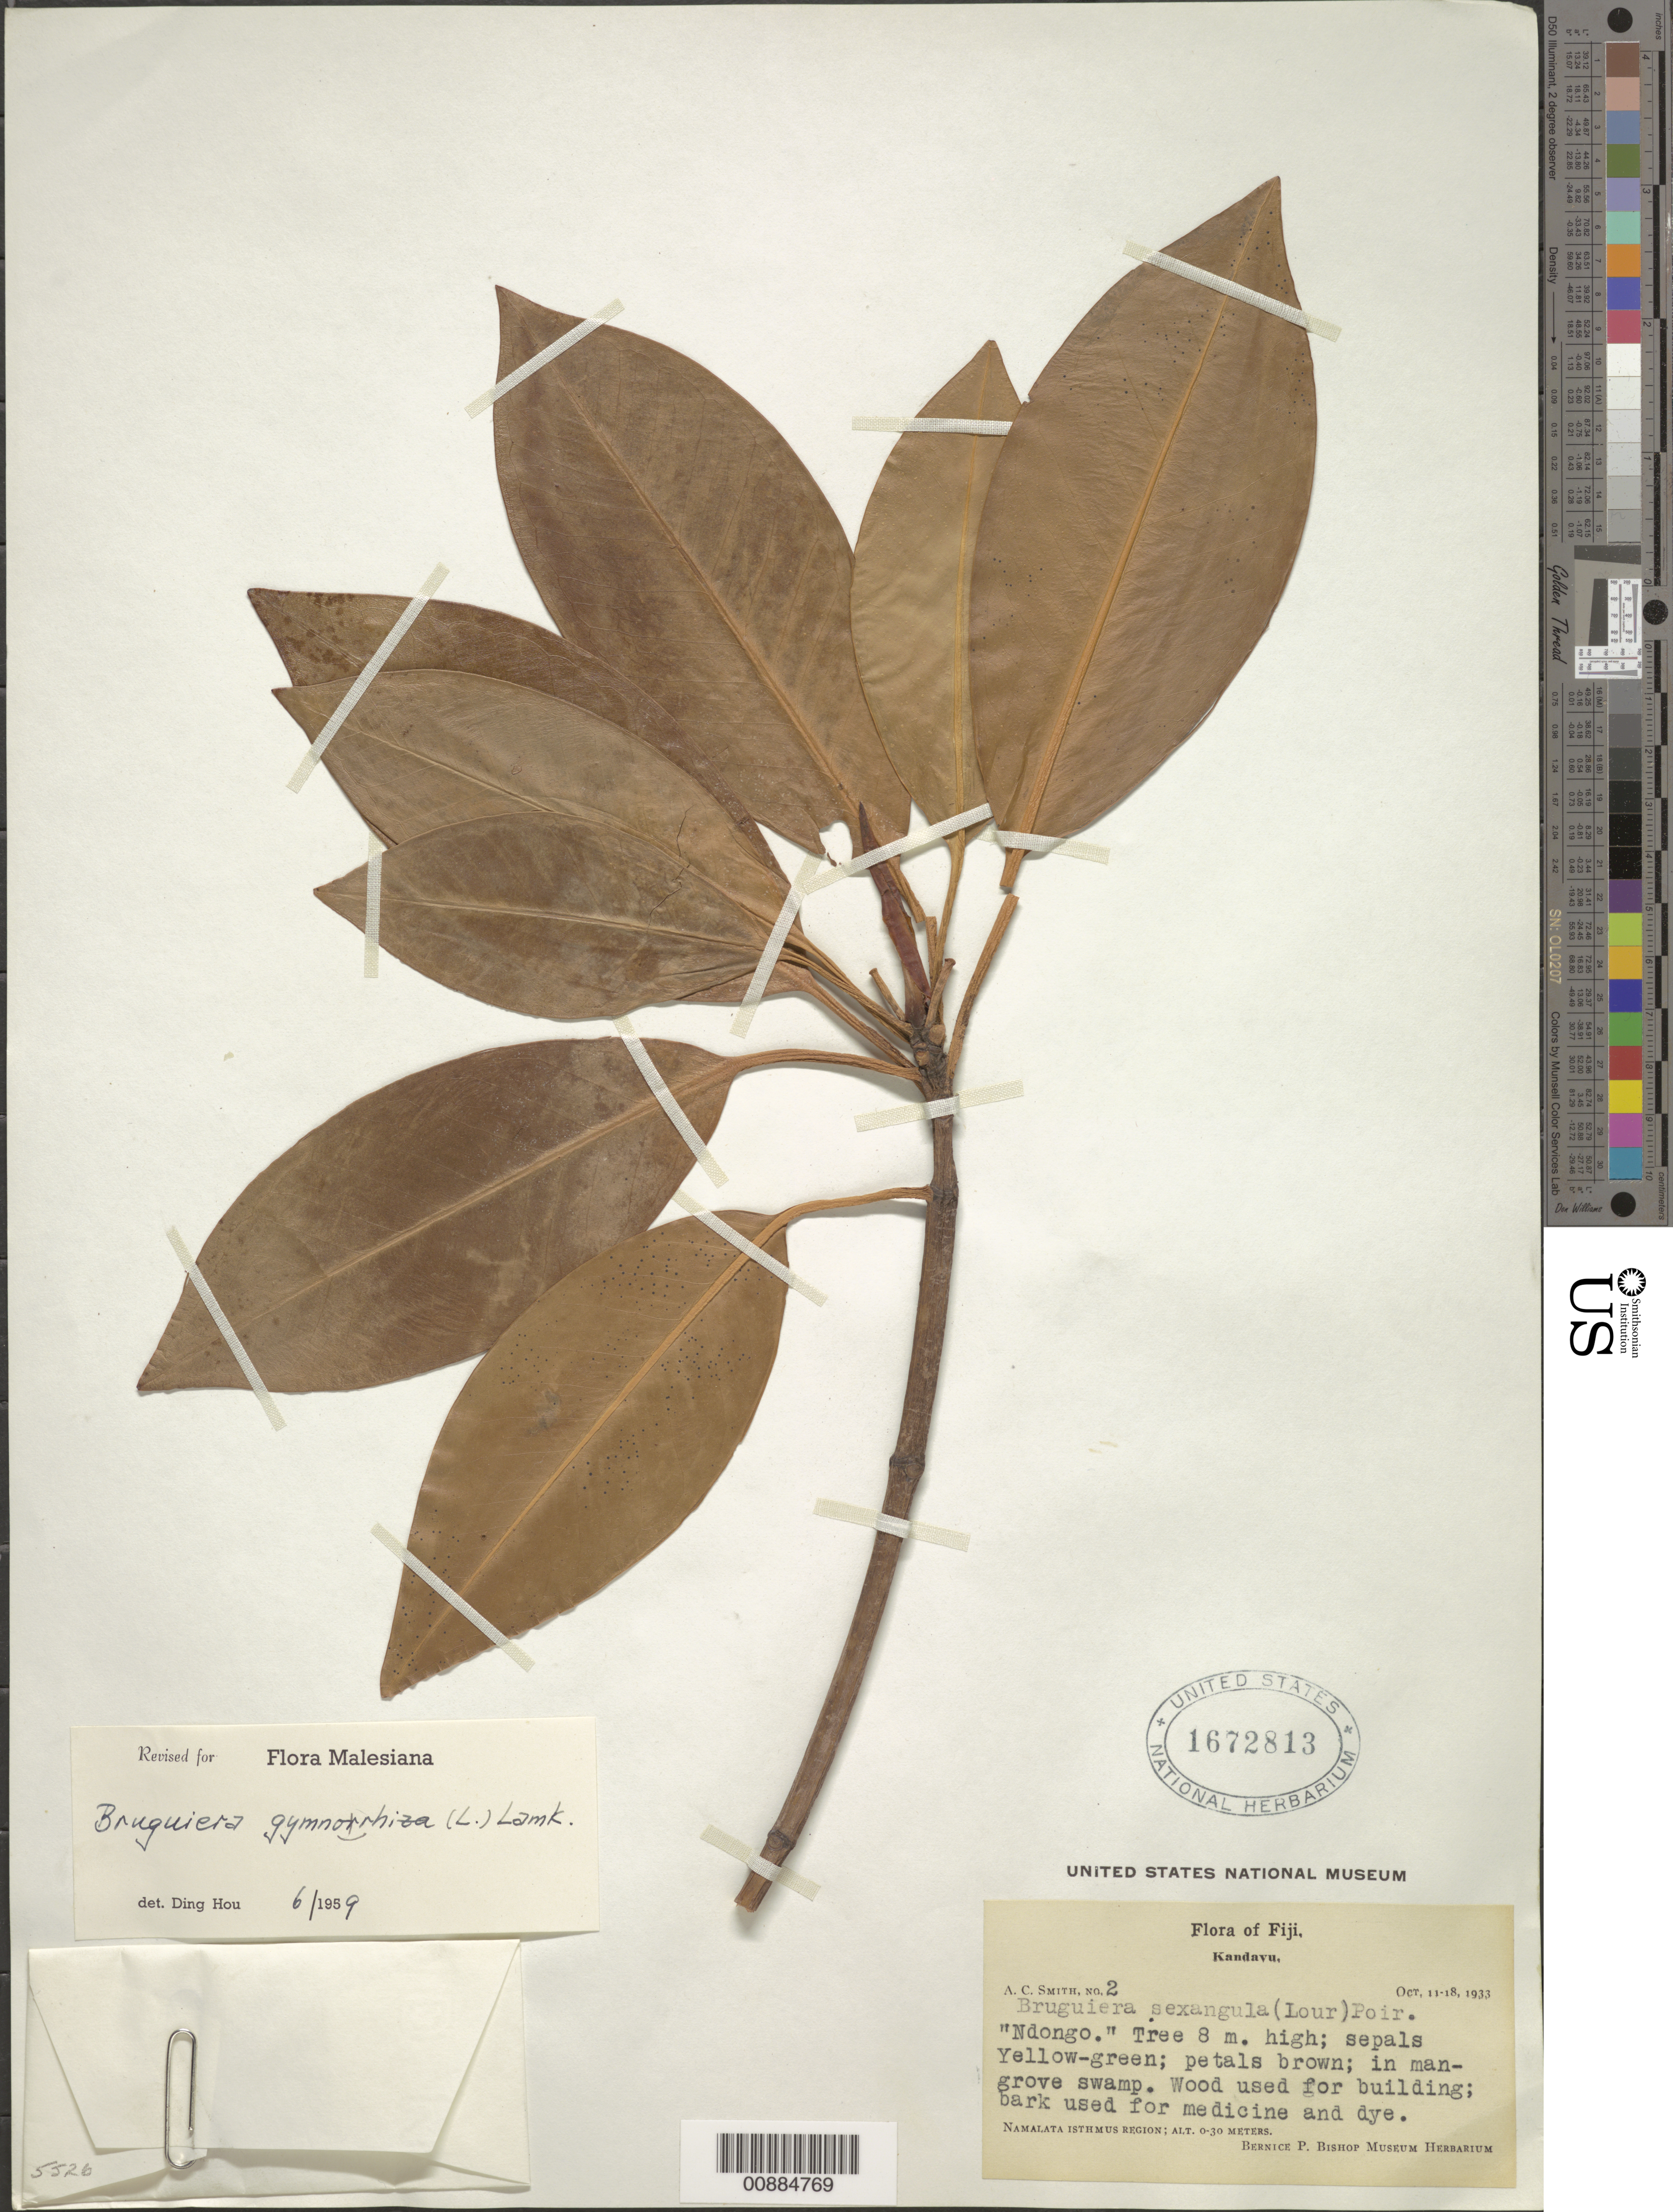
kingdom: Plantae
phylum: Tracheophyta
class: Magnoliopsida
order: Malpighiales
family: Rhizophoraceae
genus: Bruguiera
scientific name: Bruguiera gymnorhiza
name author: (L.) Savigny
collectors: C. A. Smith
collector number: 2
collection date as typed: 11 Oct 1933 to 18 Oct 1933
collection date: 1933-10-11/1933-10-18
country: Fiji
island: Kadavu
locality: Namalata isthmus region.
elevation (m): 0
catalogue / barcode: US 1672813